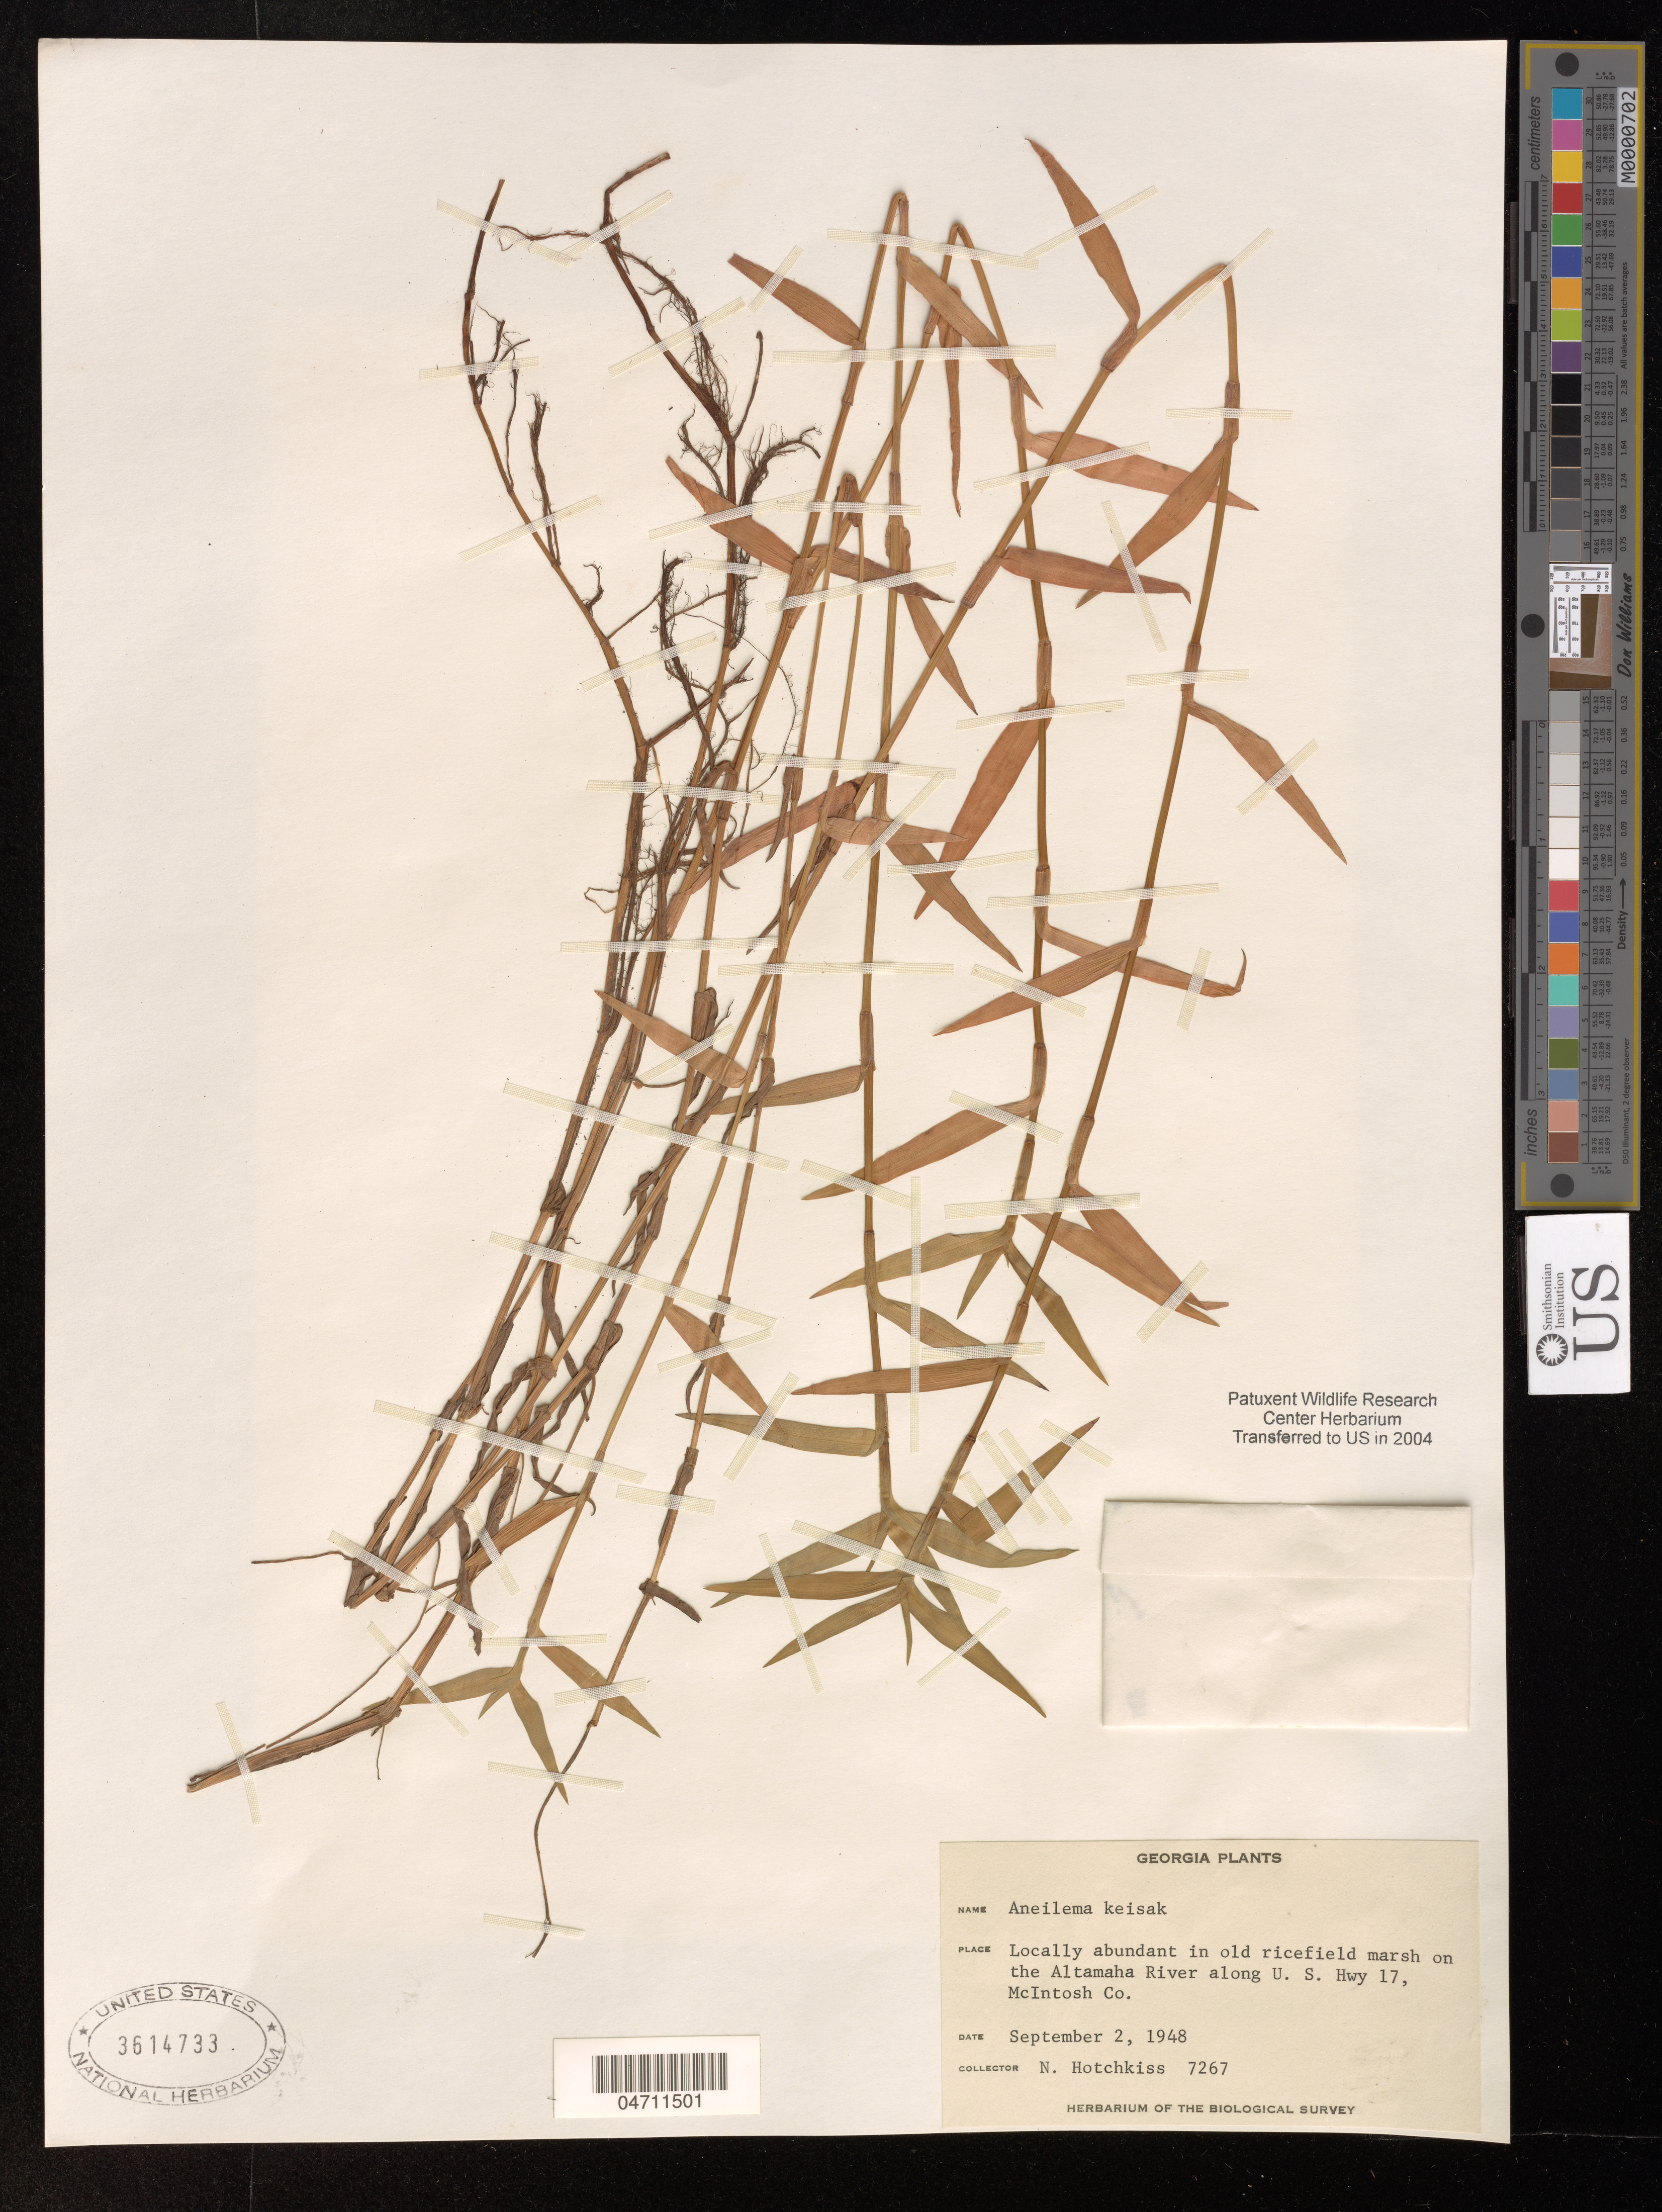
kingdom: Plantae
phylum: Tracheophyta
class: Liliopsida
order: Commelinales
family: Commelinaceae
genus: Aneilema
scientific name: Aneilema keisak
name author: (Hassk.) Hand.-Mazz.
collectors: N. Hotchkiss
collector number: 7267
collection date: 1948-09-02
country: United States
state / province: Georgia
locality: On the Altamaha River along U. S. Hwy 17, McIntosh Co.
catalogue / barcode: US 3614733